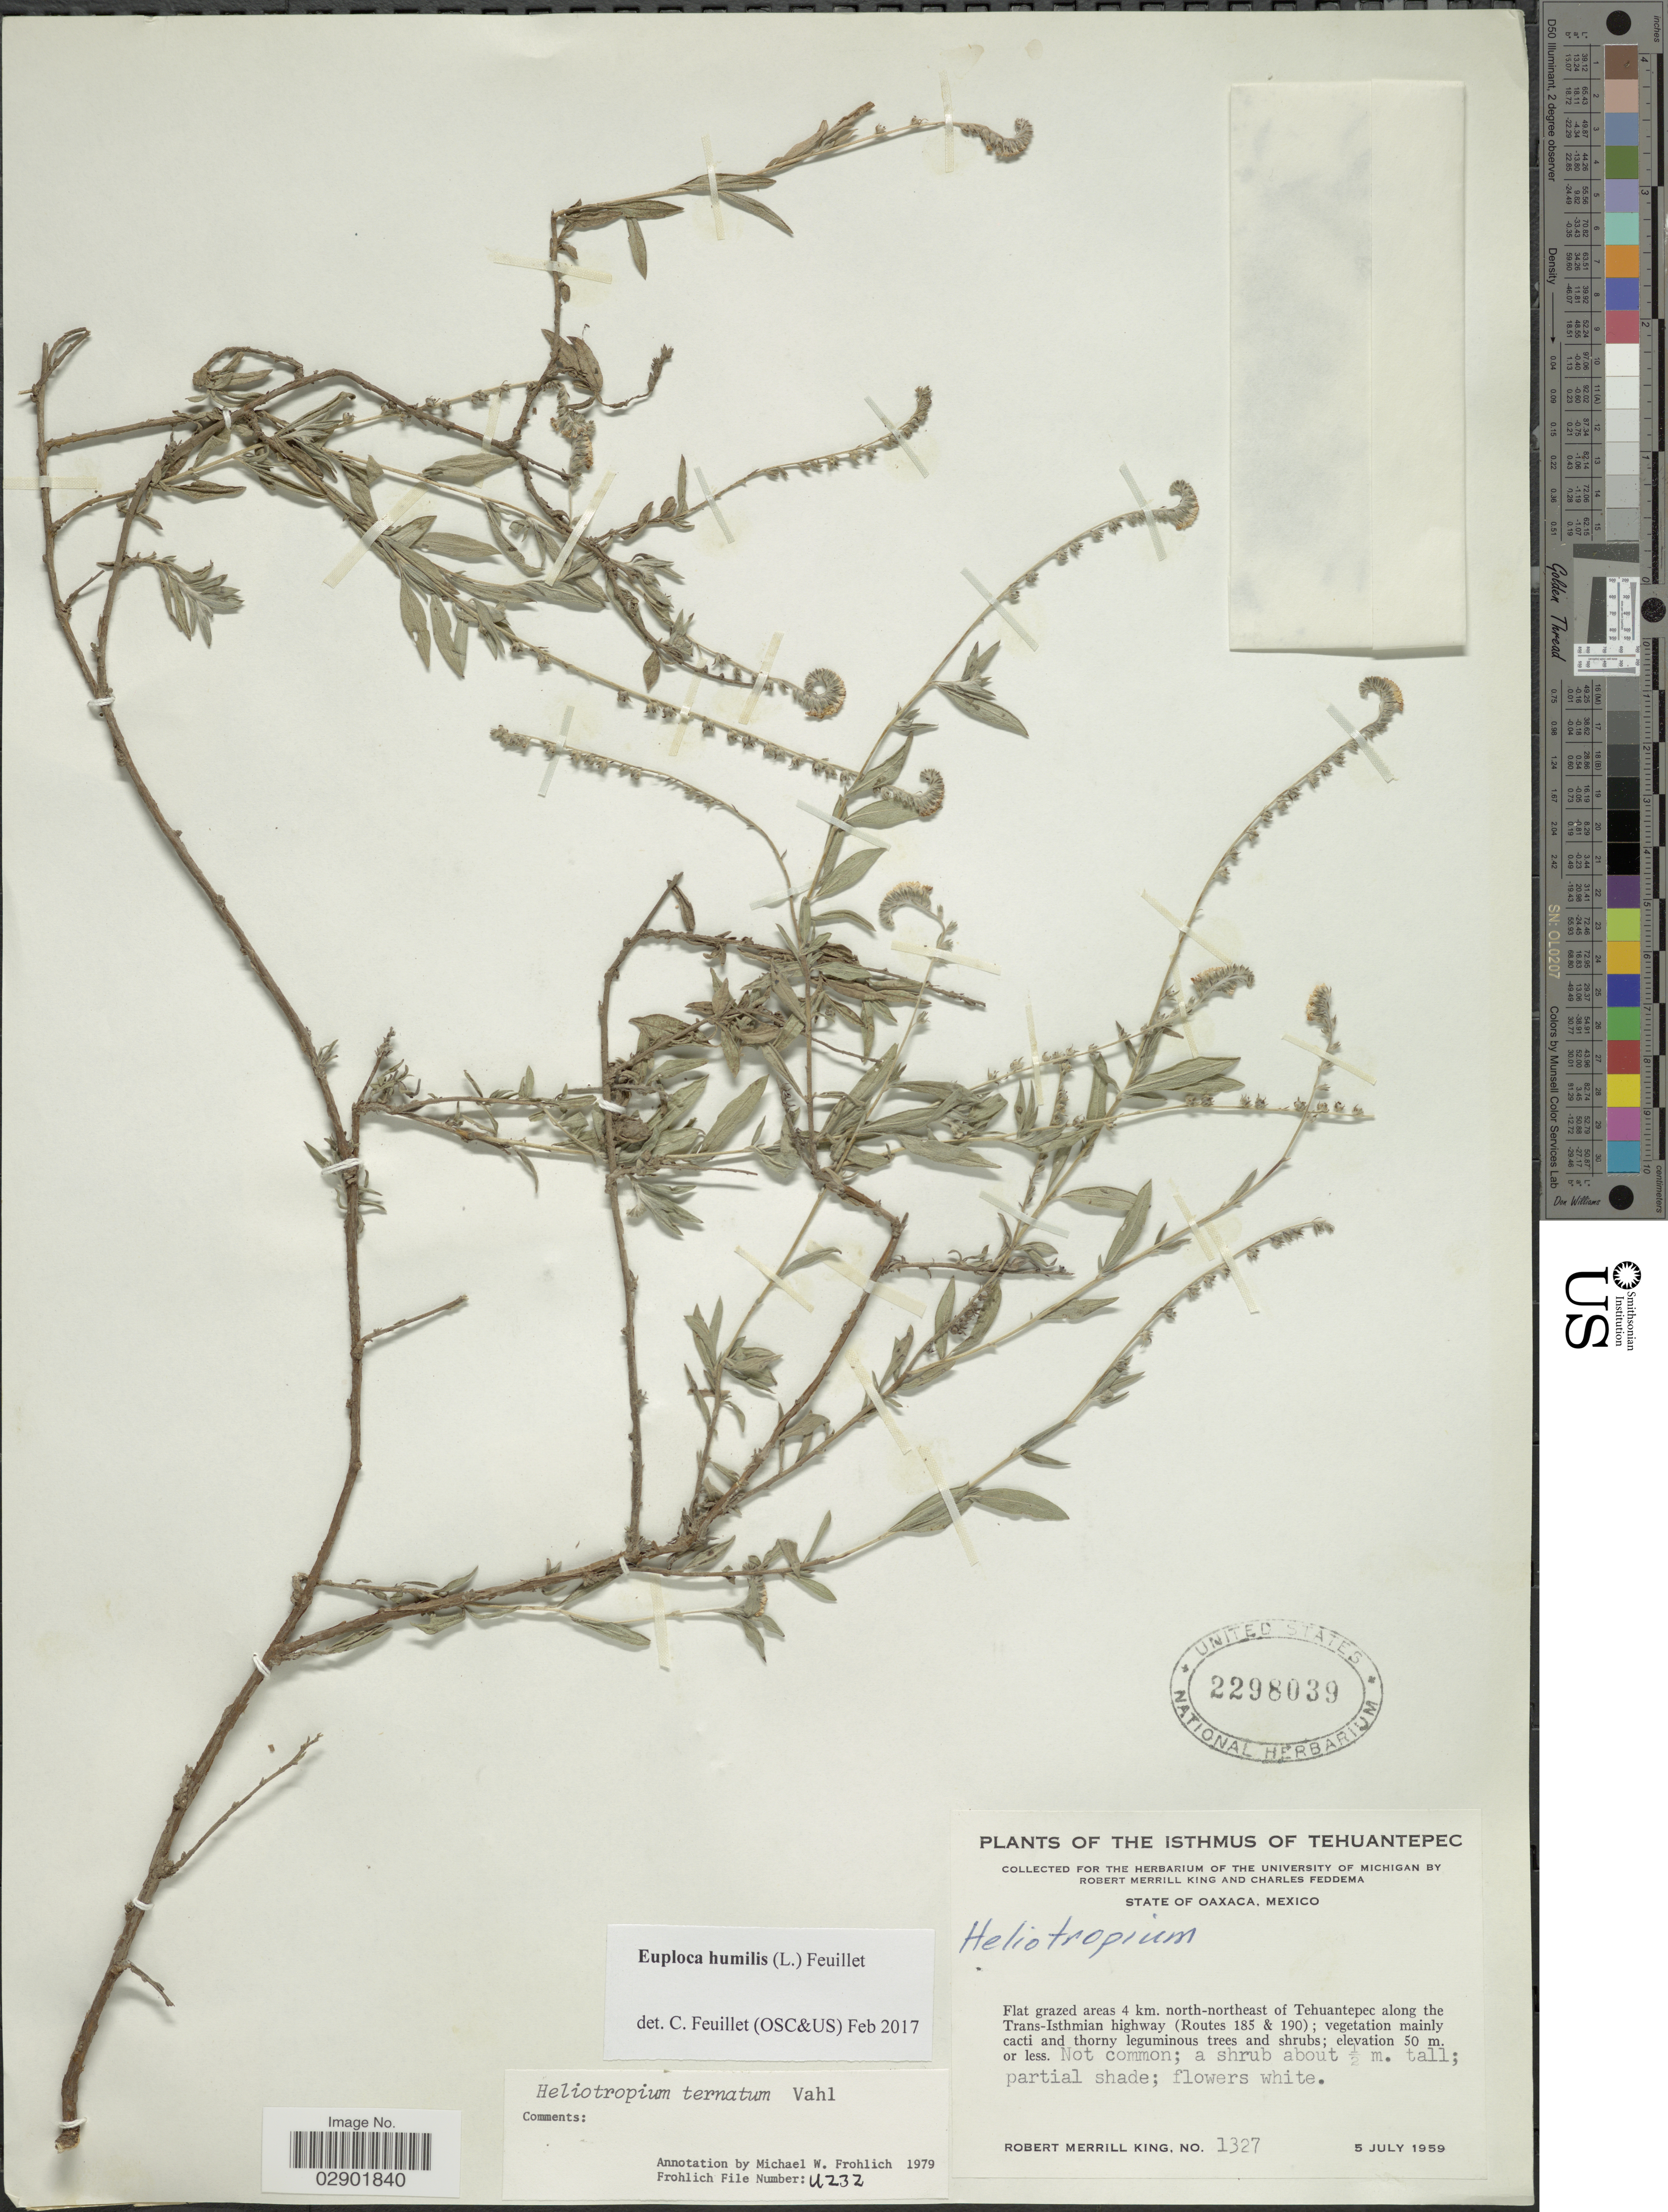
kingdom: Plantae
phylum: Tracheophyta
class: Magnoliopsida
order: Boraginales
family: Heliotropiaceae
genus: Euploca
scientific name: Euploca humilis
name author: (L.) Feuillet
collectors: R. M. King & C. Feddema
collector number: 1327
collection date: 1959-07-05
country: Mexico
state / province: Oaxaca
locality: Isthmus of Tehuantepec. Flat grazed areas 4 km. north-northeast of Tehuantepec along the Trans-Isthmian highway (Routes 185 & 190),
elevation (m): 50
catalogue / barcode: US 2298039